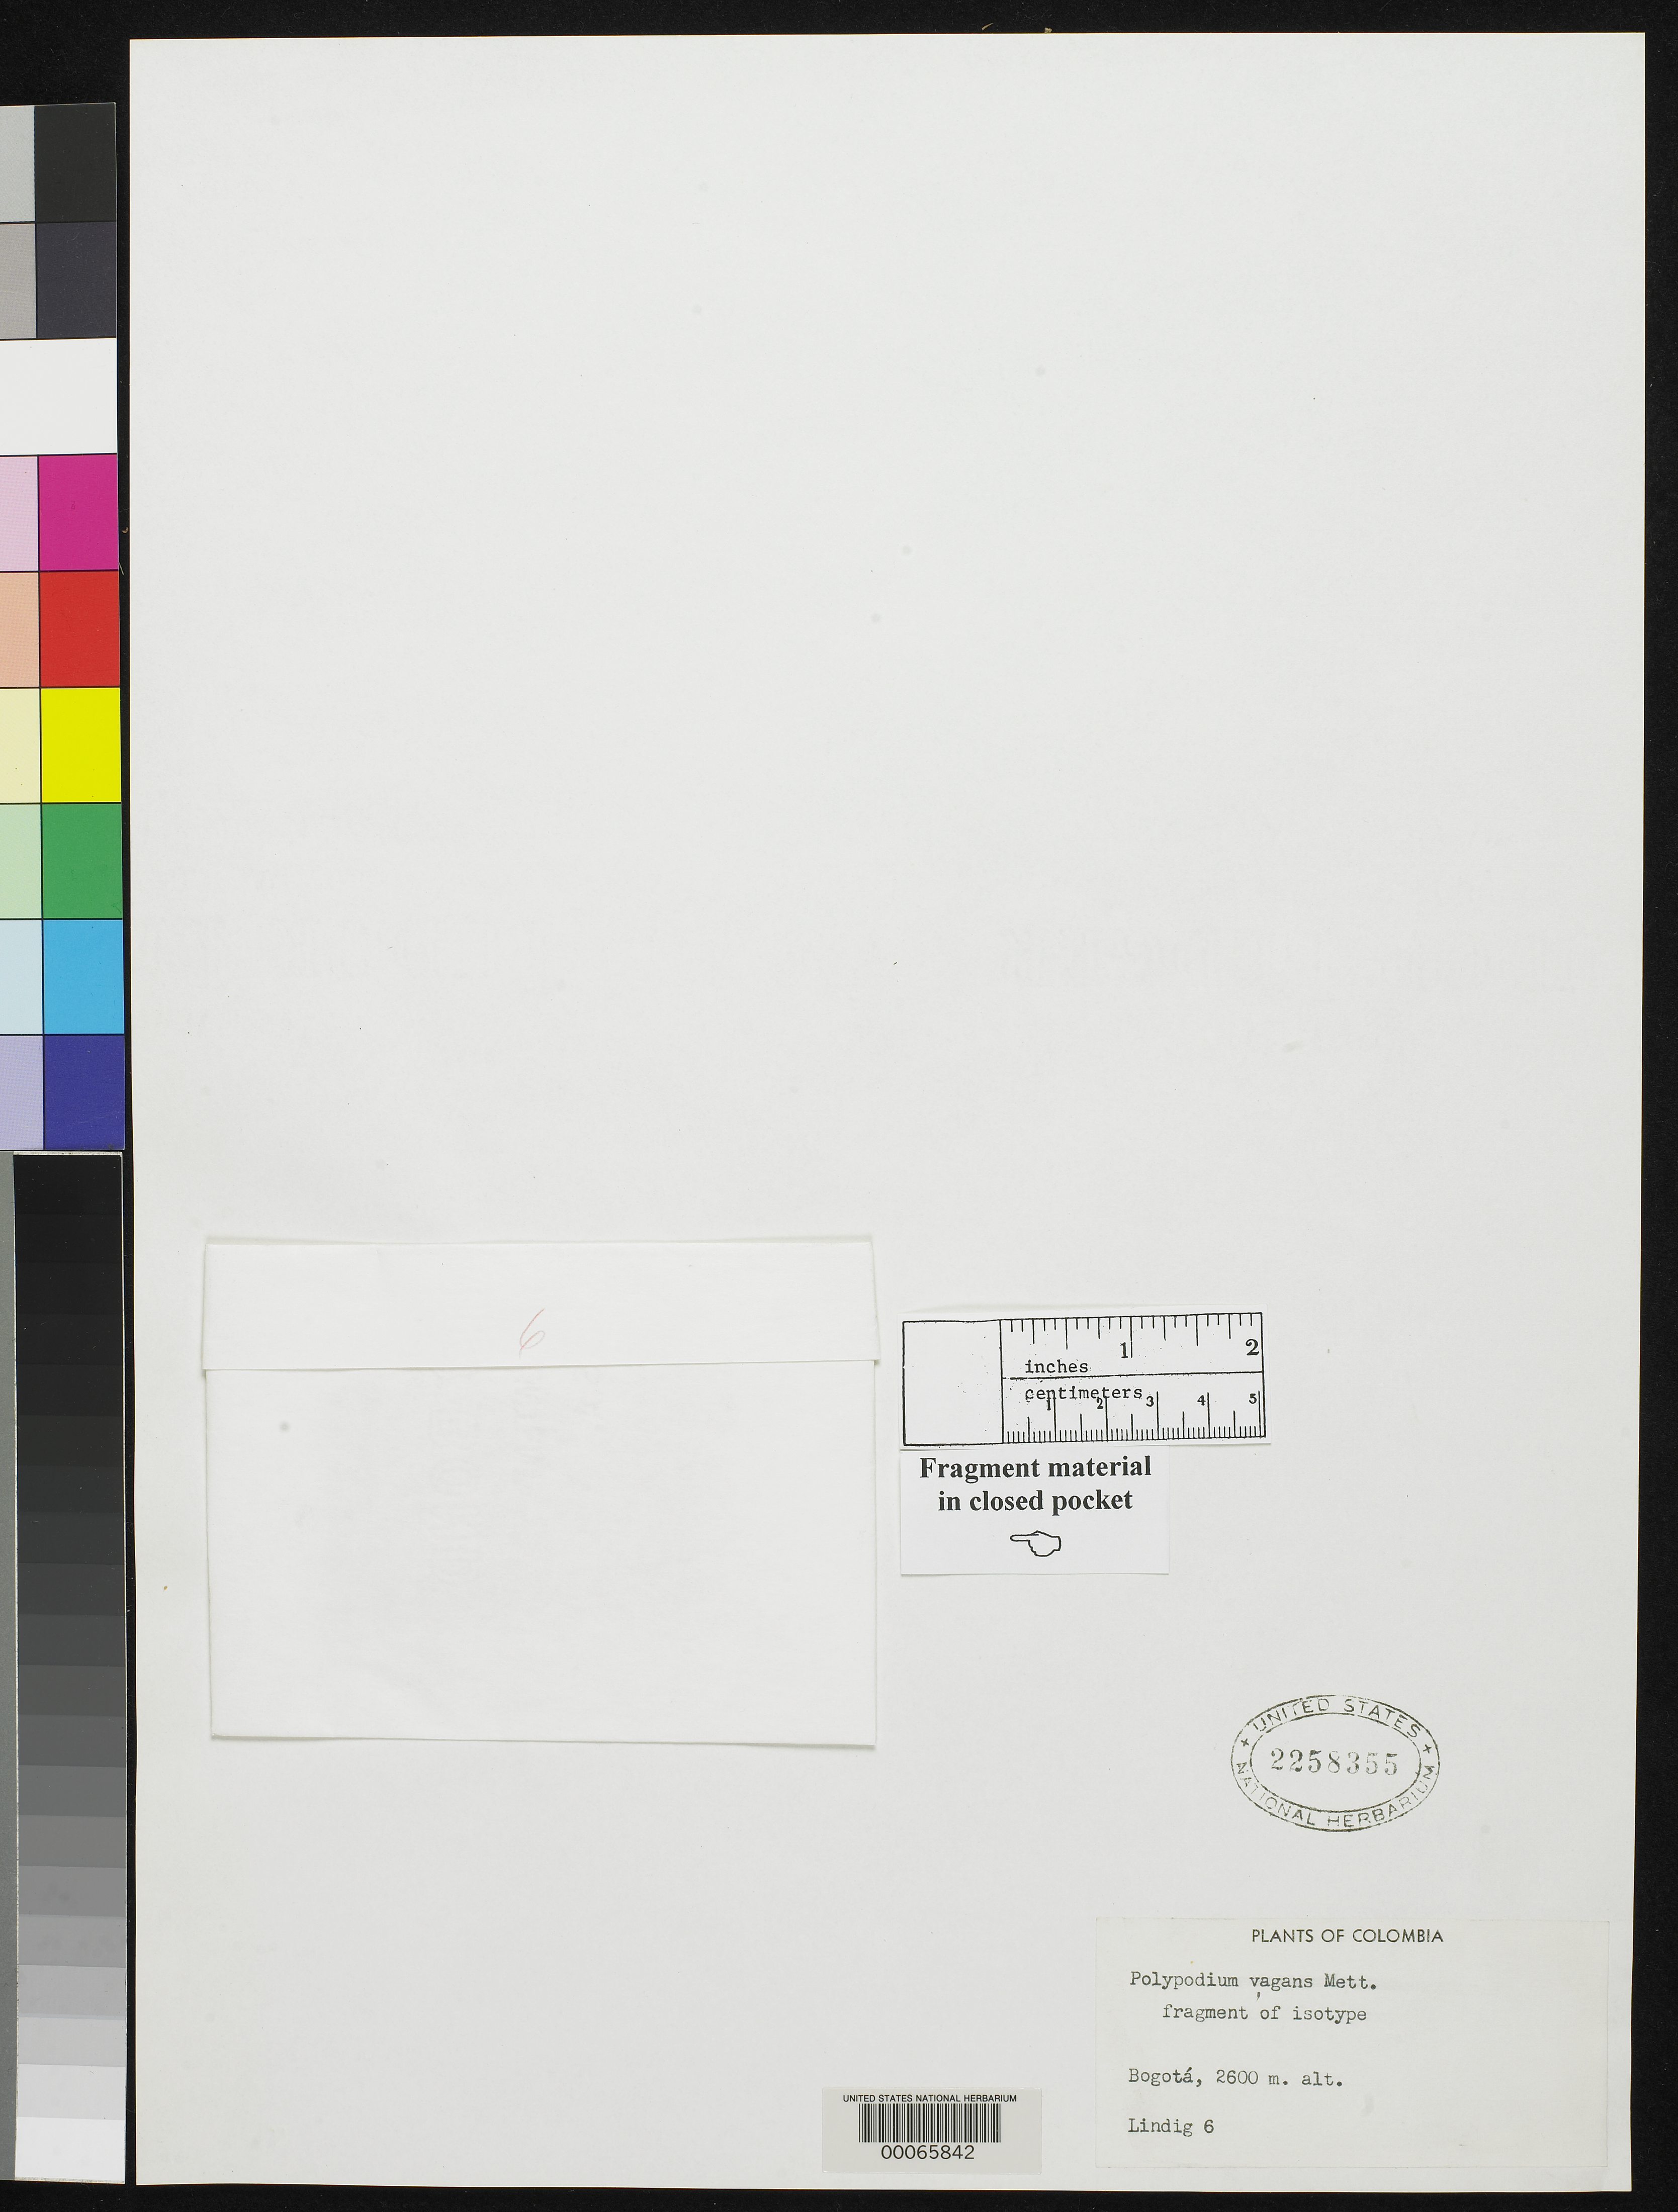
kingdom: Plantae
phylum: Tracheophyta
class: Polypodiopsida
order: Polypodiales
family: Polypodiaceae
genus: Polypodium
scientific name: Polypodium vagans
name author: Mett.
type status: Isotype Fragment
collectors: A. Lindig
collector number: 6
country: Colombia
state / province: Bogota D.C.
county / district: Bogotá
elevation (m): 2600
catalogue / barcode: US 2258355